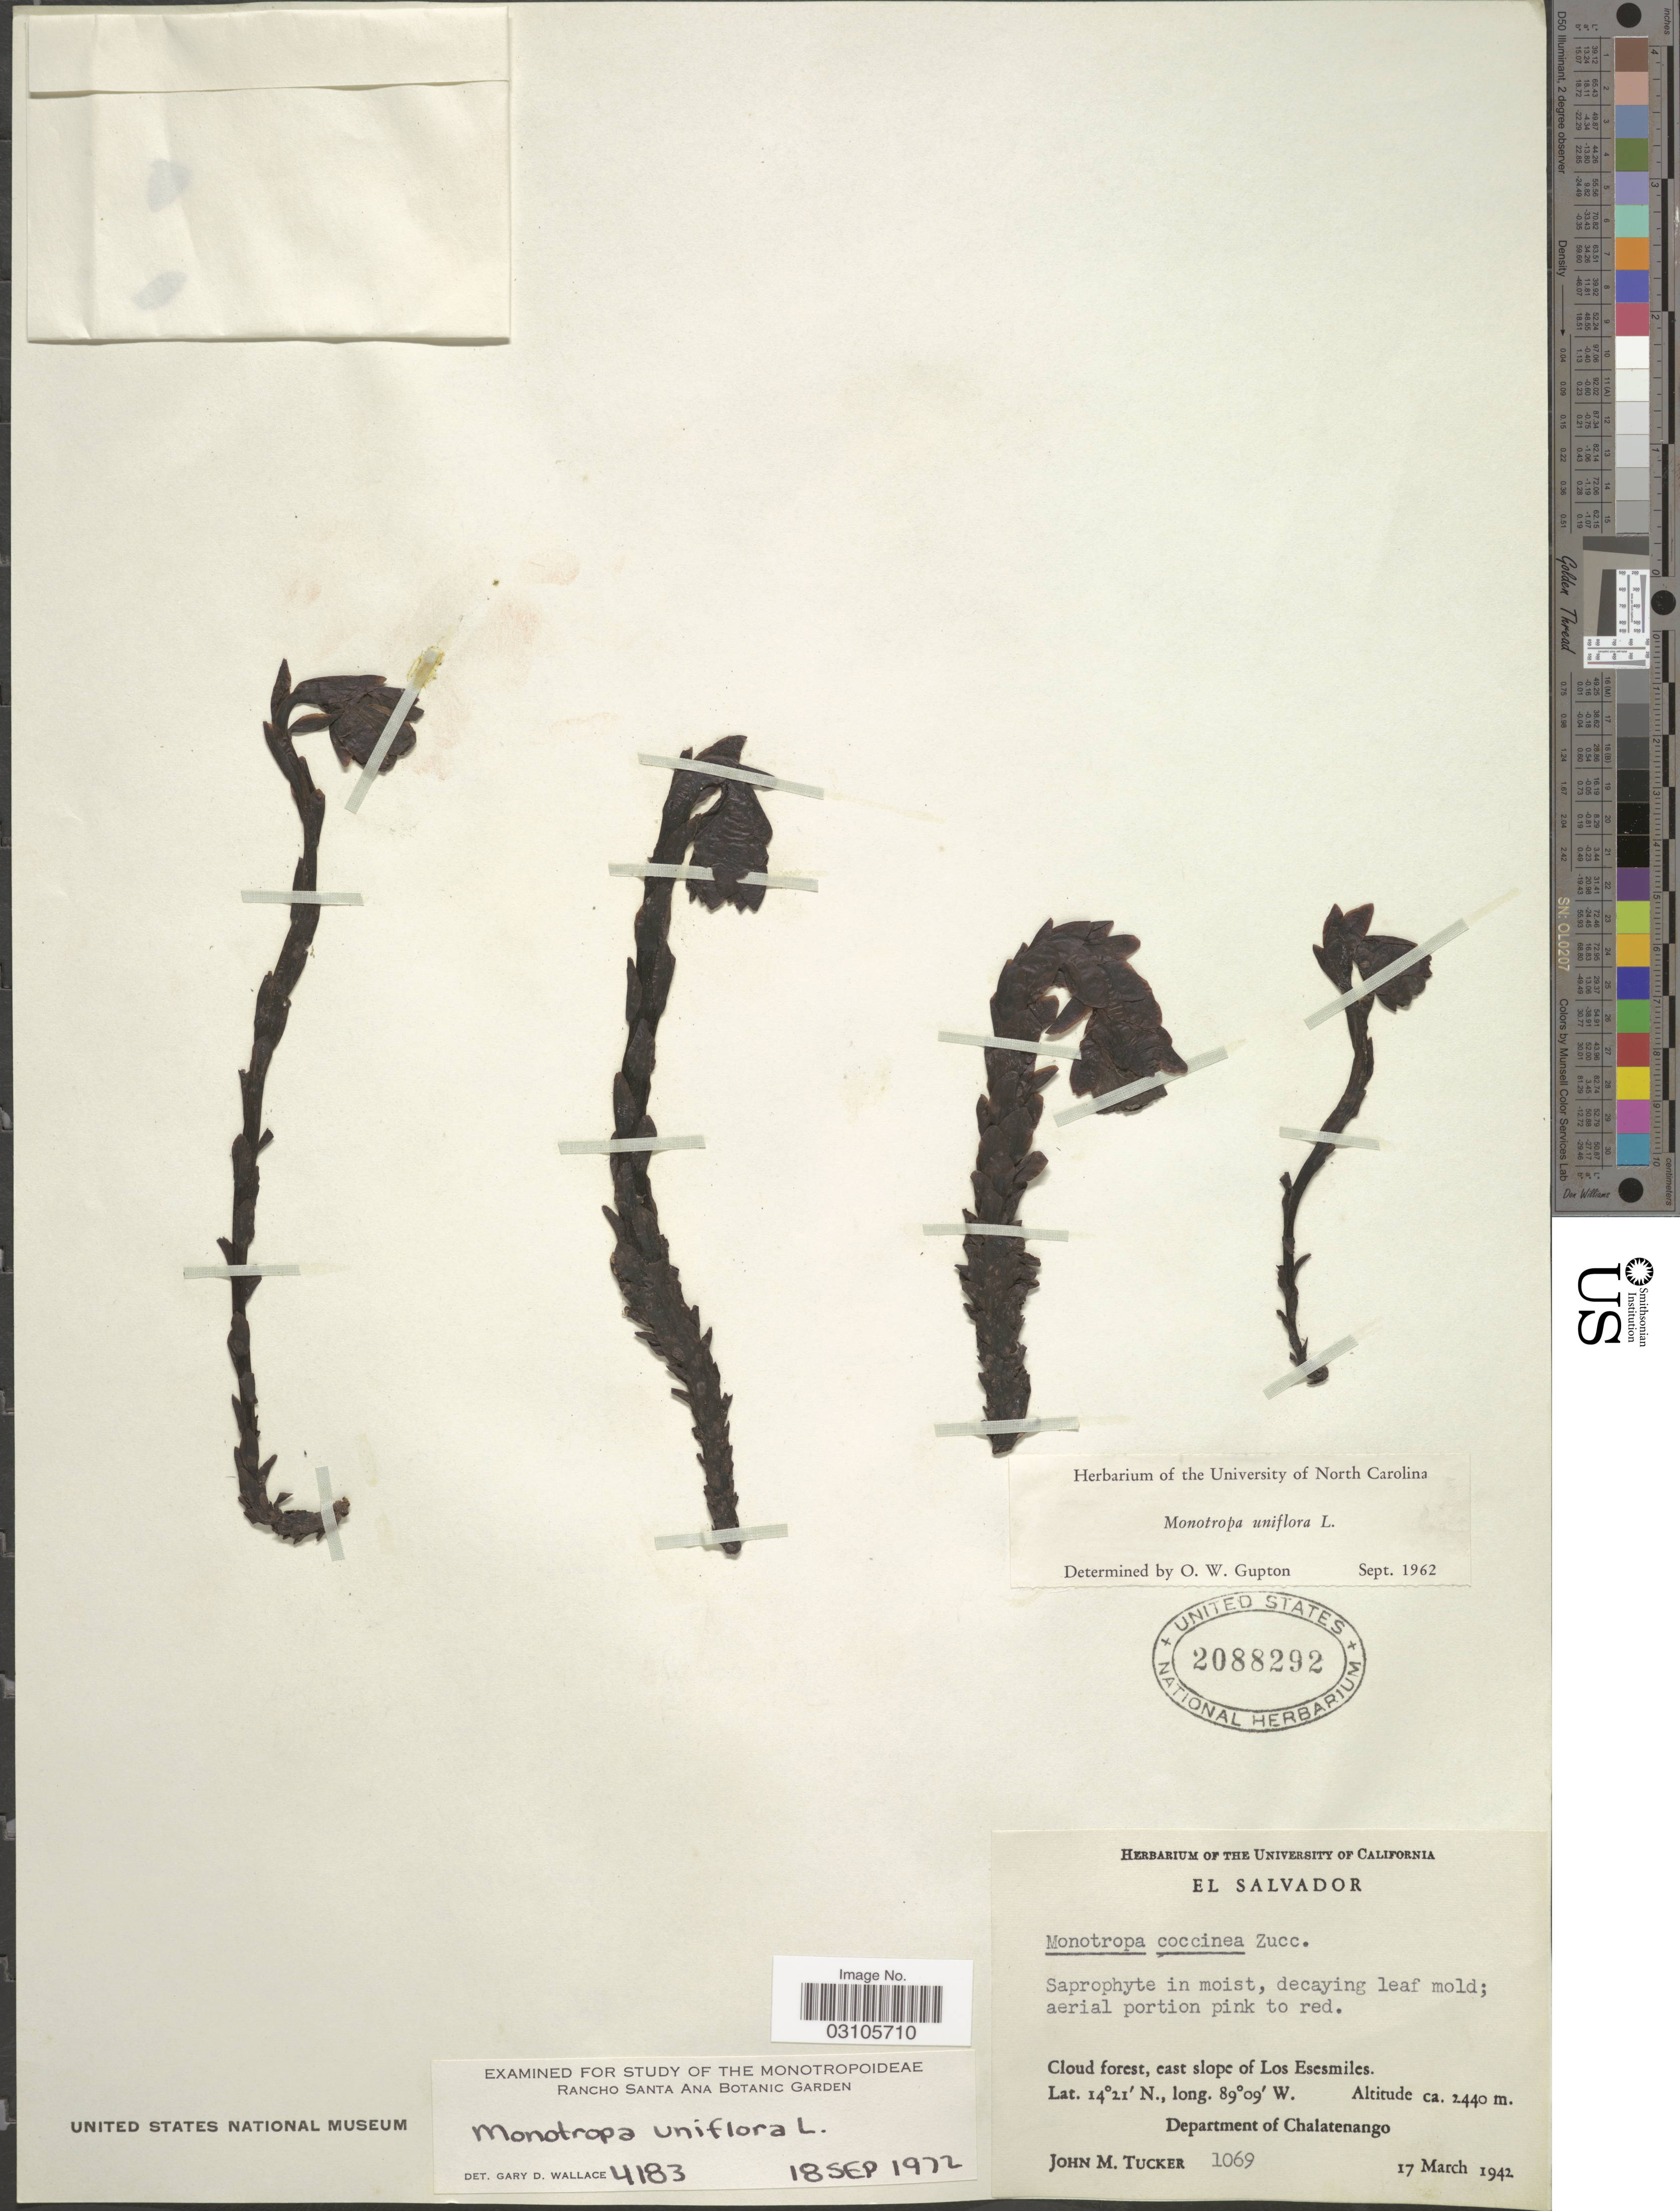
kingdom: Plantae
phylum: Tracheophyta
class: Magnoliopsida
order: Ericales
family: Ericaceae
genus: Monotropa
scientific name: Monotropa uniflora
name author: L.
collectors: J. M. Tucker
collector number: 1069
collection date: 1942-03-17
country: El Salvador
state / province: Chalatenango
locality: East slope of Los Esesmiles. Department of Chalatenango.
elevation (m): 2440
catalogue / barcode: US 2088292